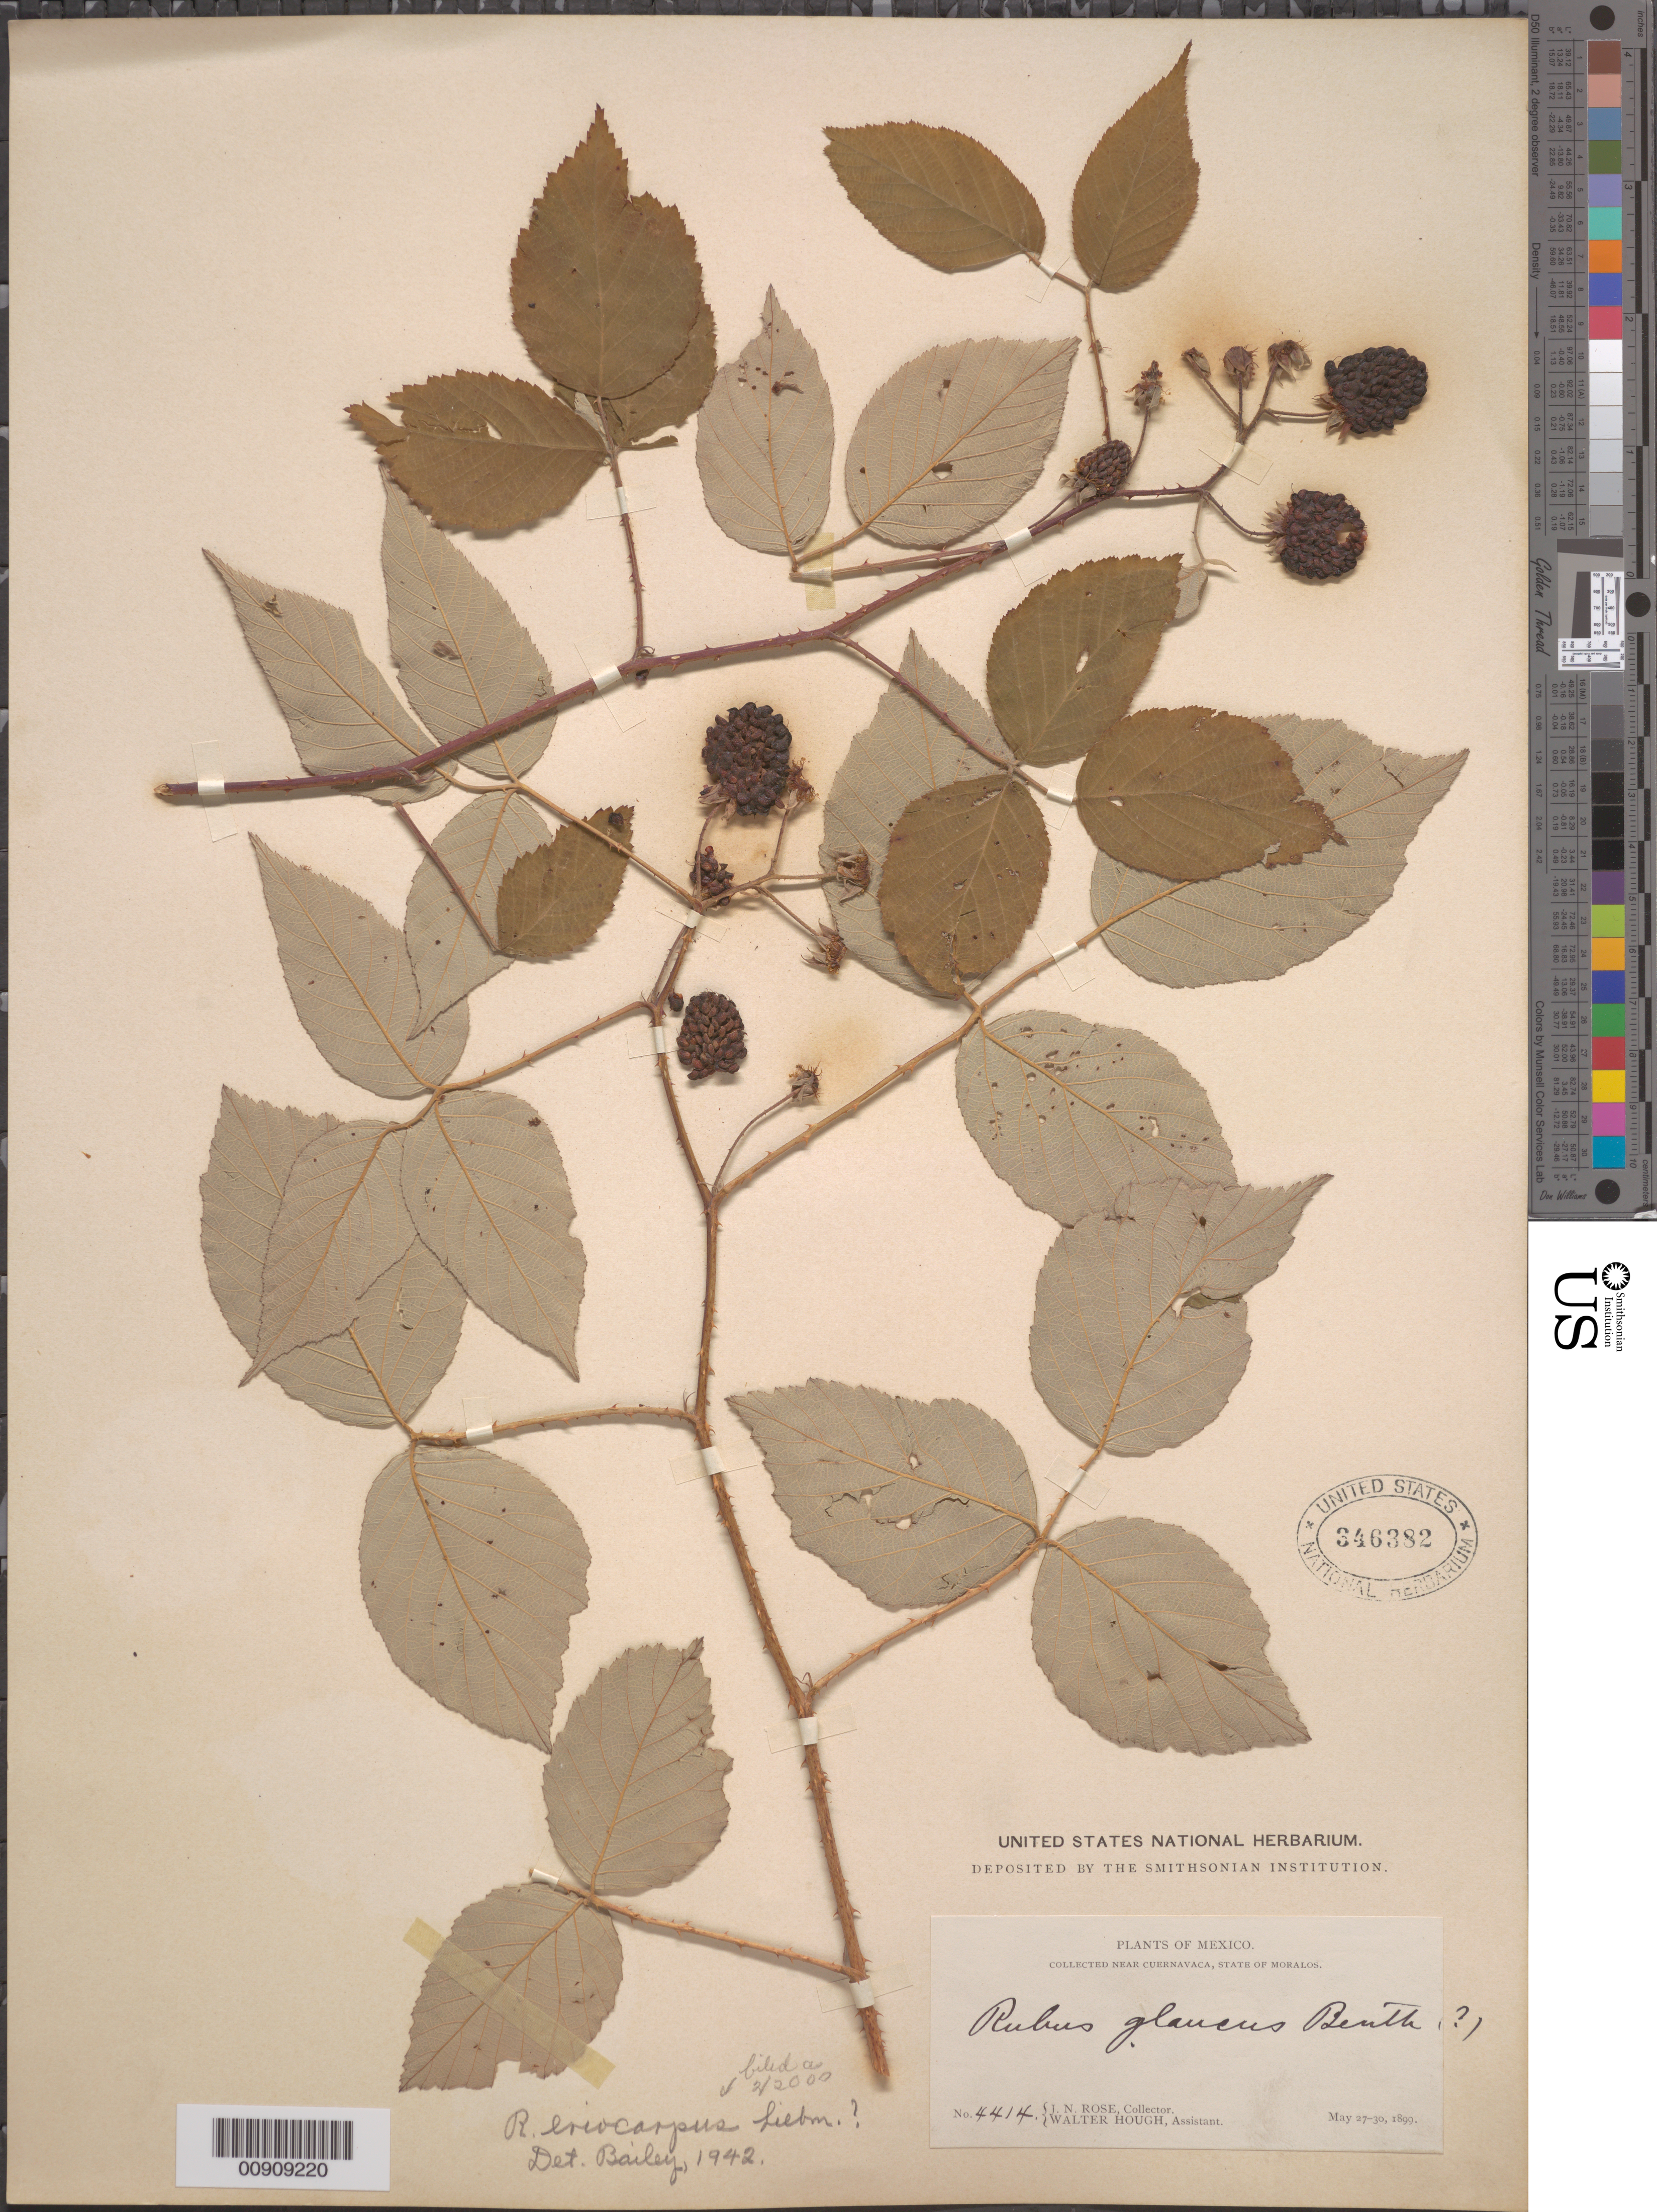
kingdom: Plantae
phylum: Tracheophyta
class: Magnoliopsida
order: Rosales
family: Rosaceae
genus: Rubus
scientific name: Rubus eriocarpus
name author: Liebm.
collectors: J. N. Rose & W. Hough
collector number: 4414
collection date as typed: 27 May 1899 to 30 May 1899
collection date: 1899-05-27/1899-05-30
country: Mexico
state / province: Morelos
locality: Near Cuernavaca, State of Morelos.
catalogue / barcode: US 346382